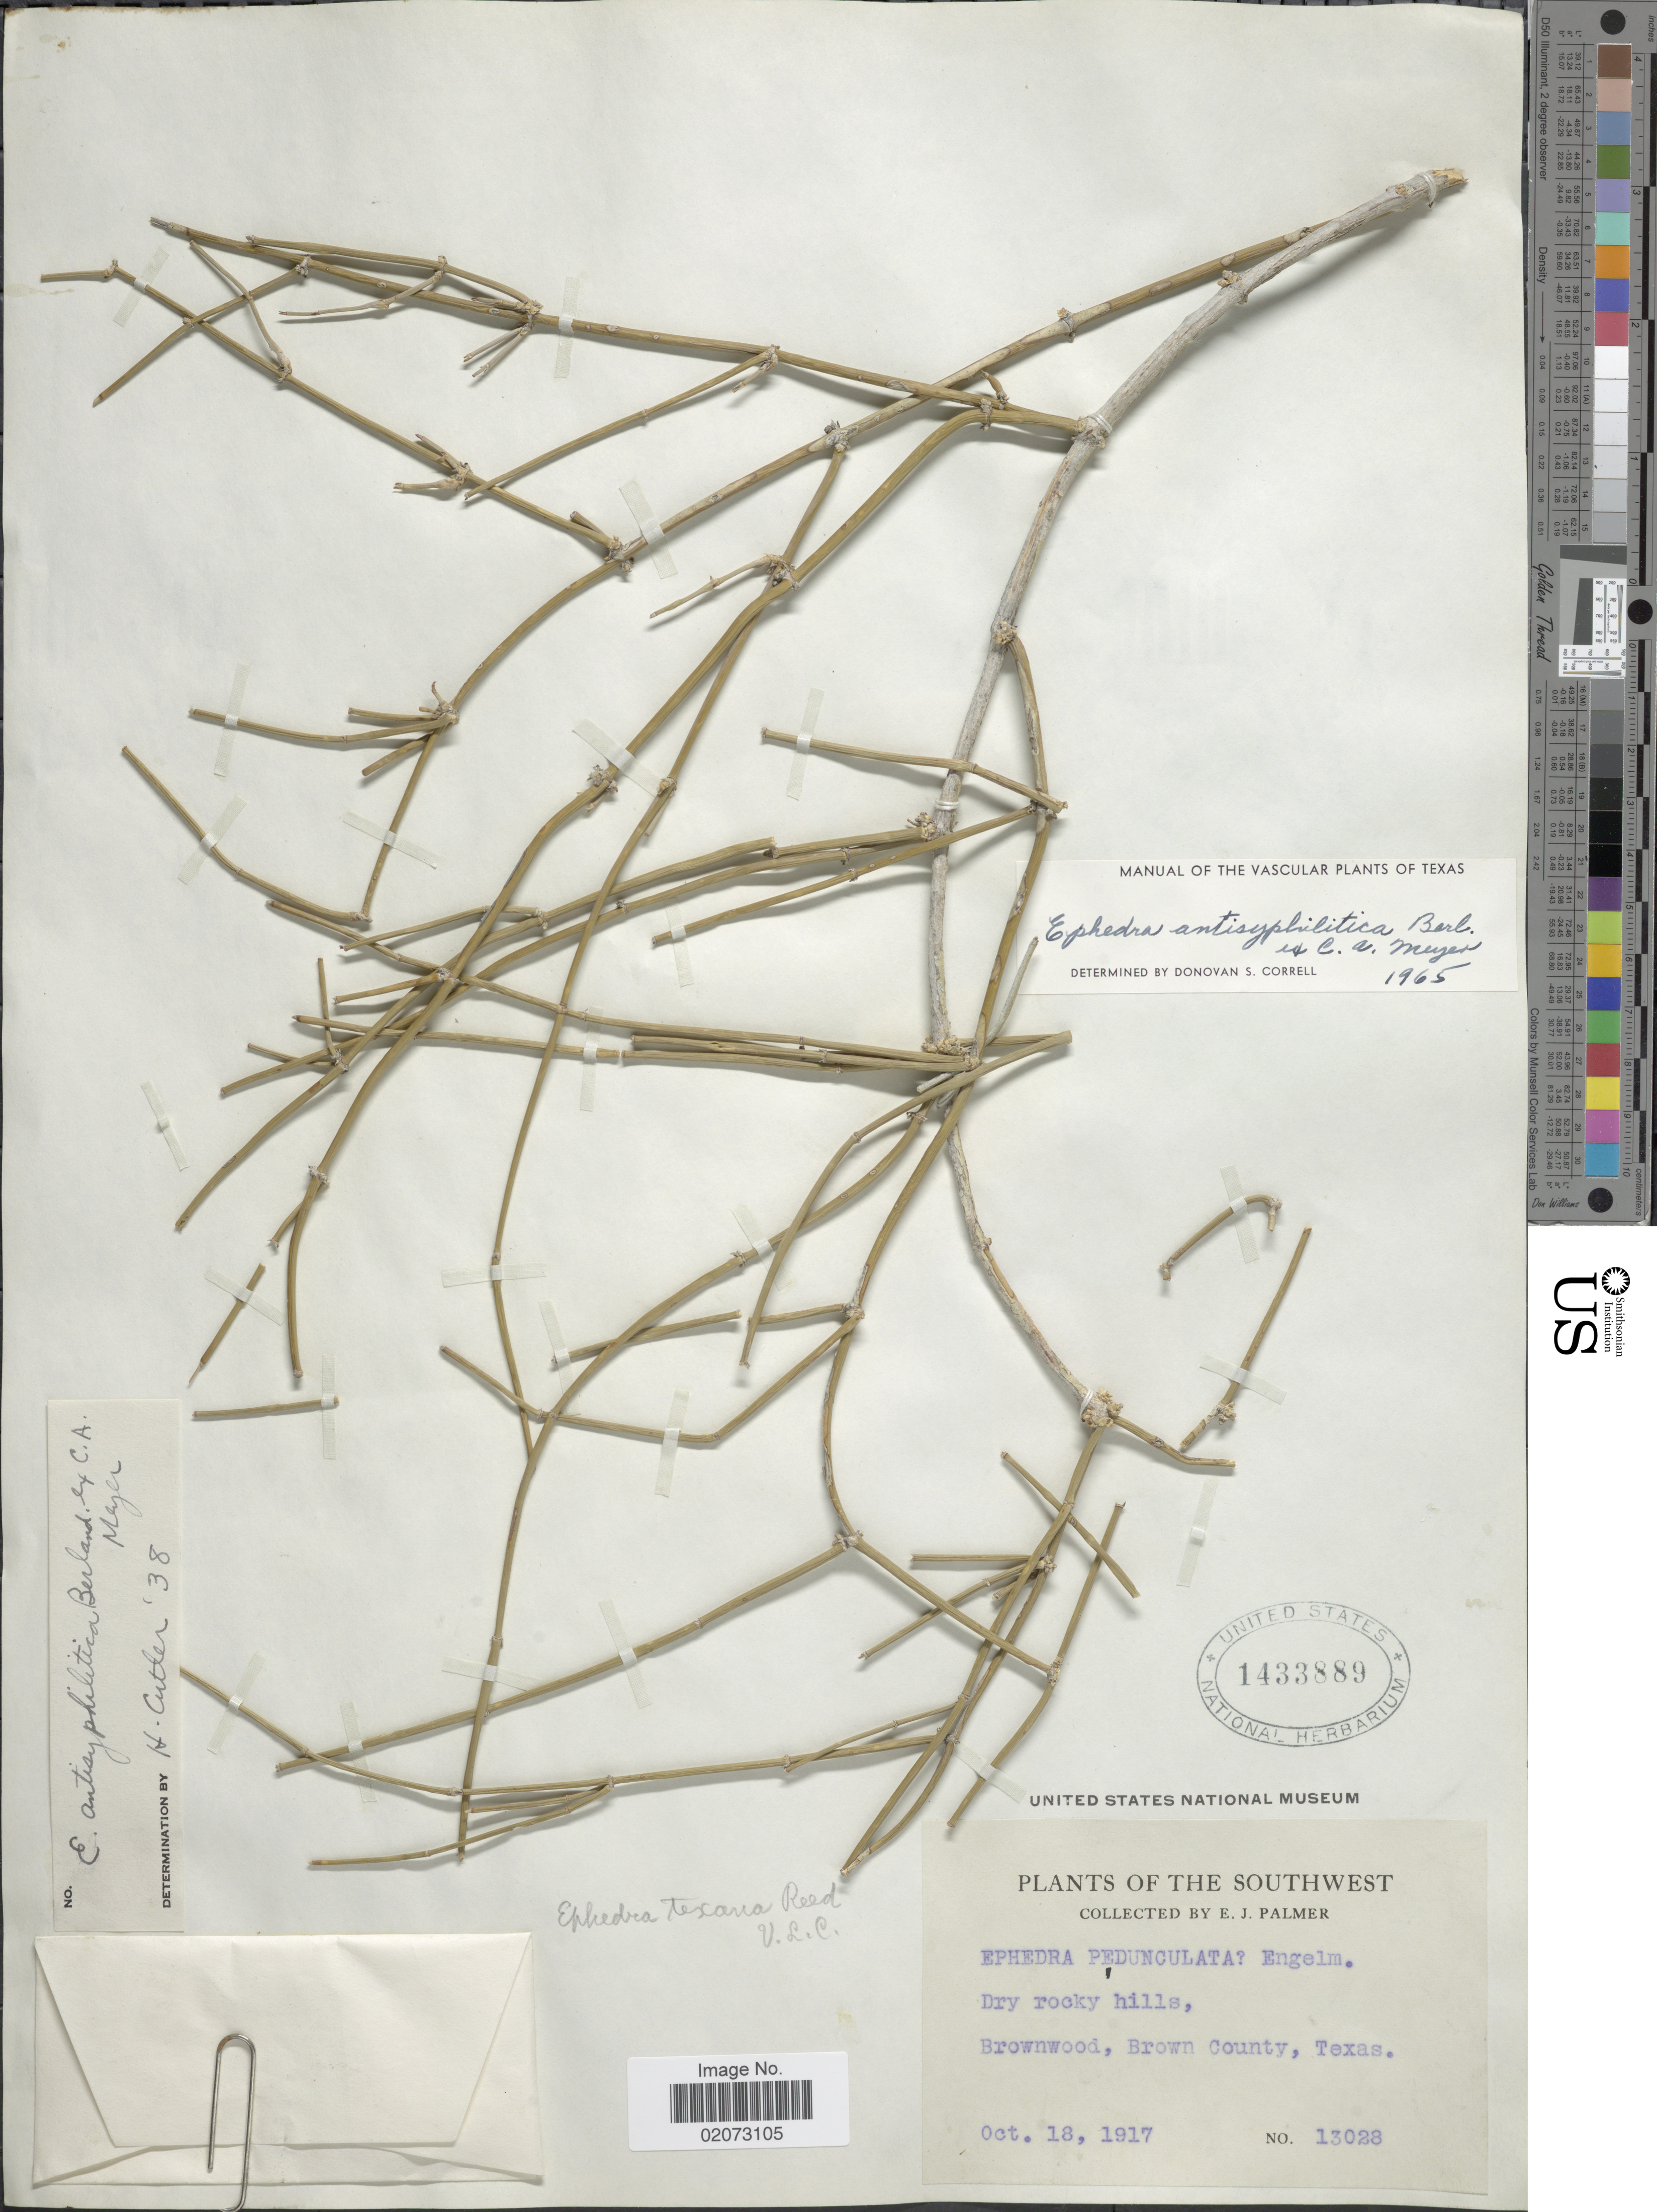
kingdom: Plantae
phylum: Tracheophyta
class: Gnetopsida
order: Ephedrales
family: Ephedraceae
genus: Ephedra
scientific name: Ephedra antisyphilitica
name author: Berland. ex C.A. Mey.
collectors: E. J. Palmer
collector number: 13028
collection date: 1917-10-18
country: United States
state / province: Texas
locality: Southwest. Brownwood, Brown County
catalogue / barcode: US 1433889